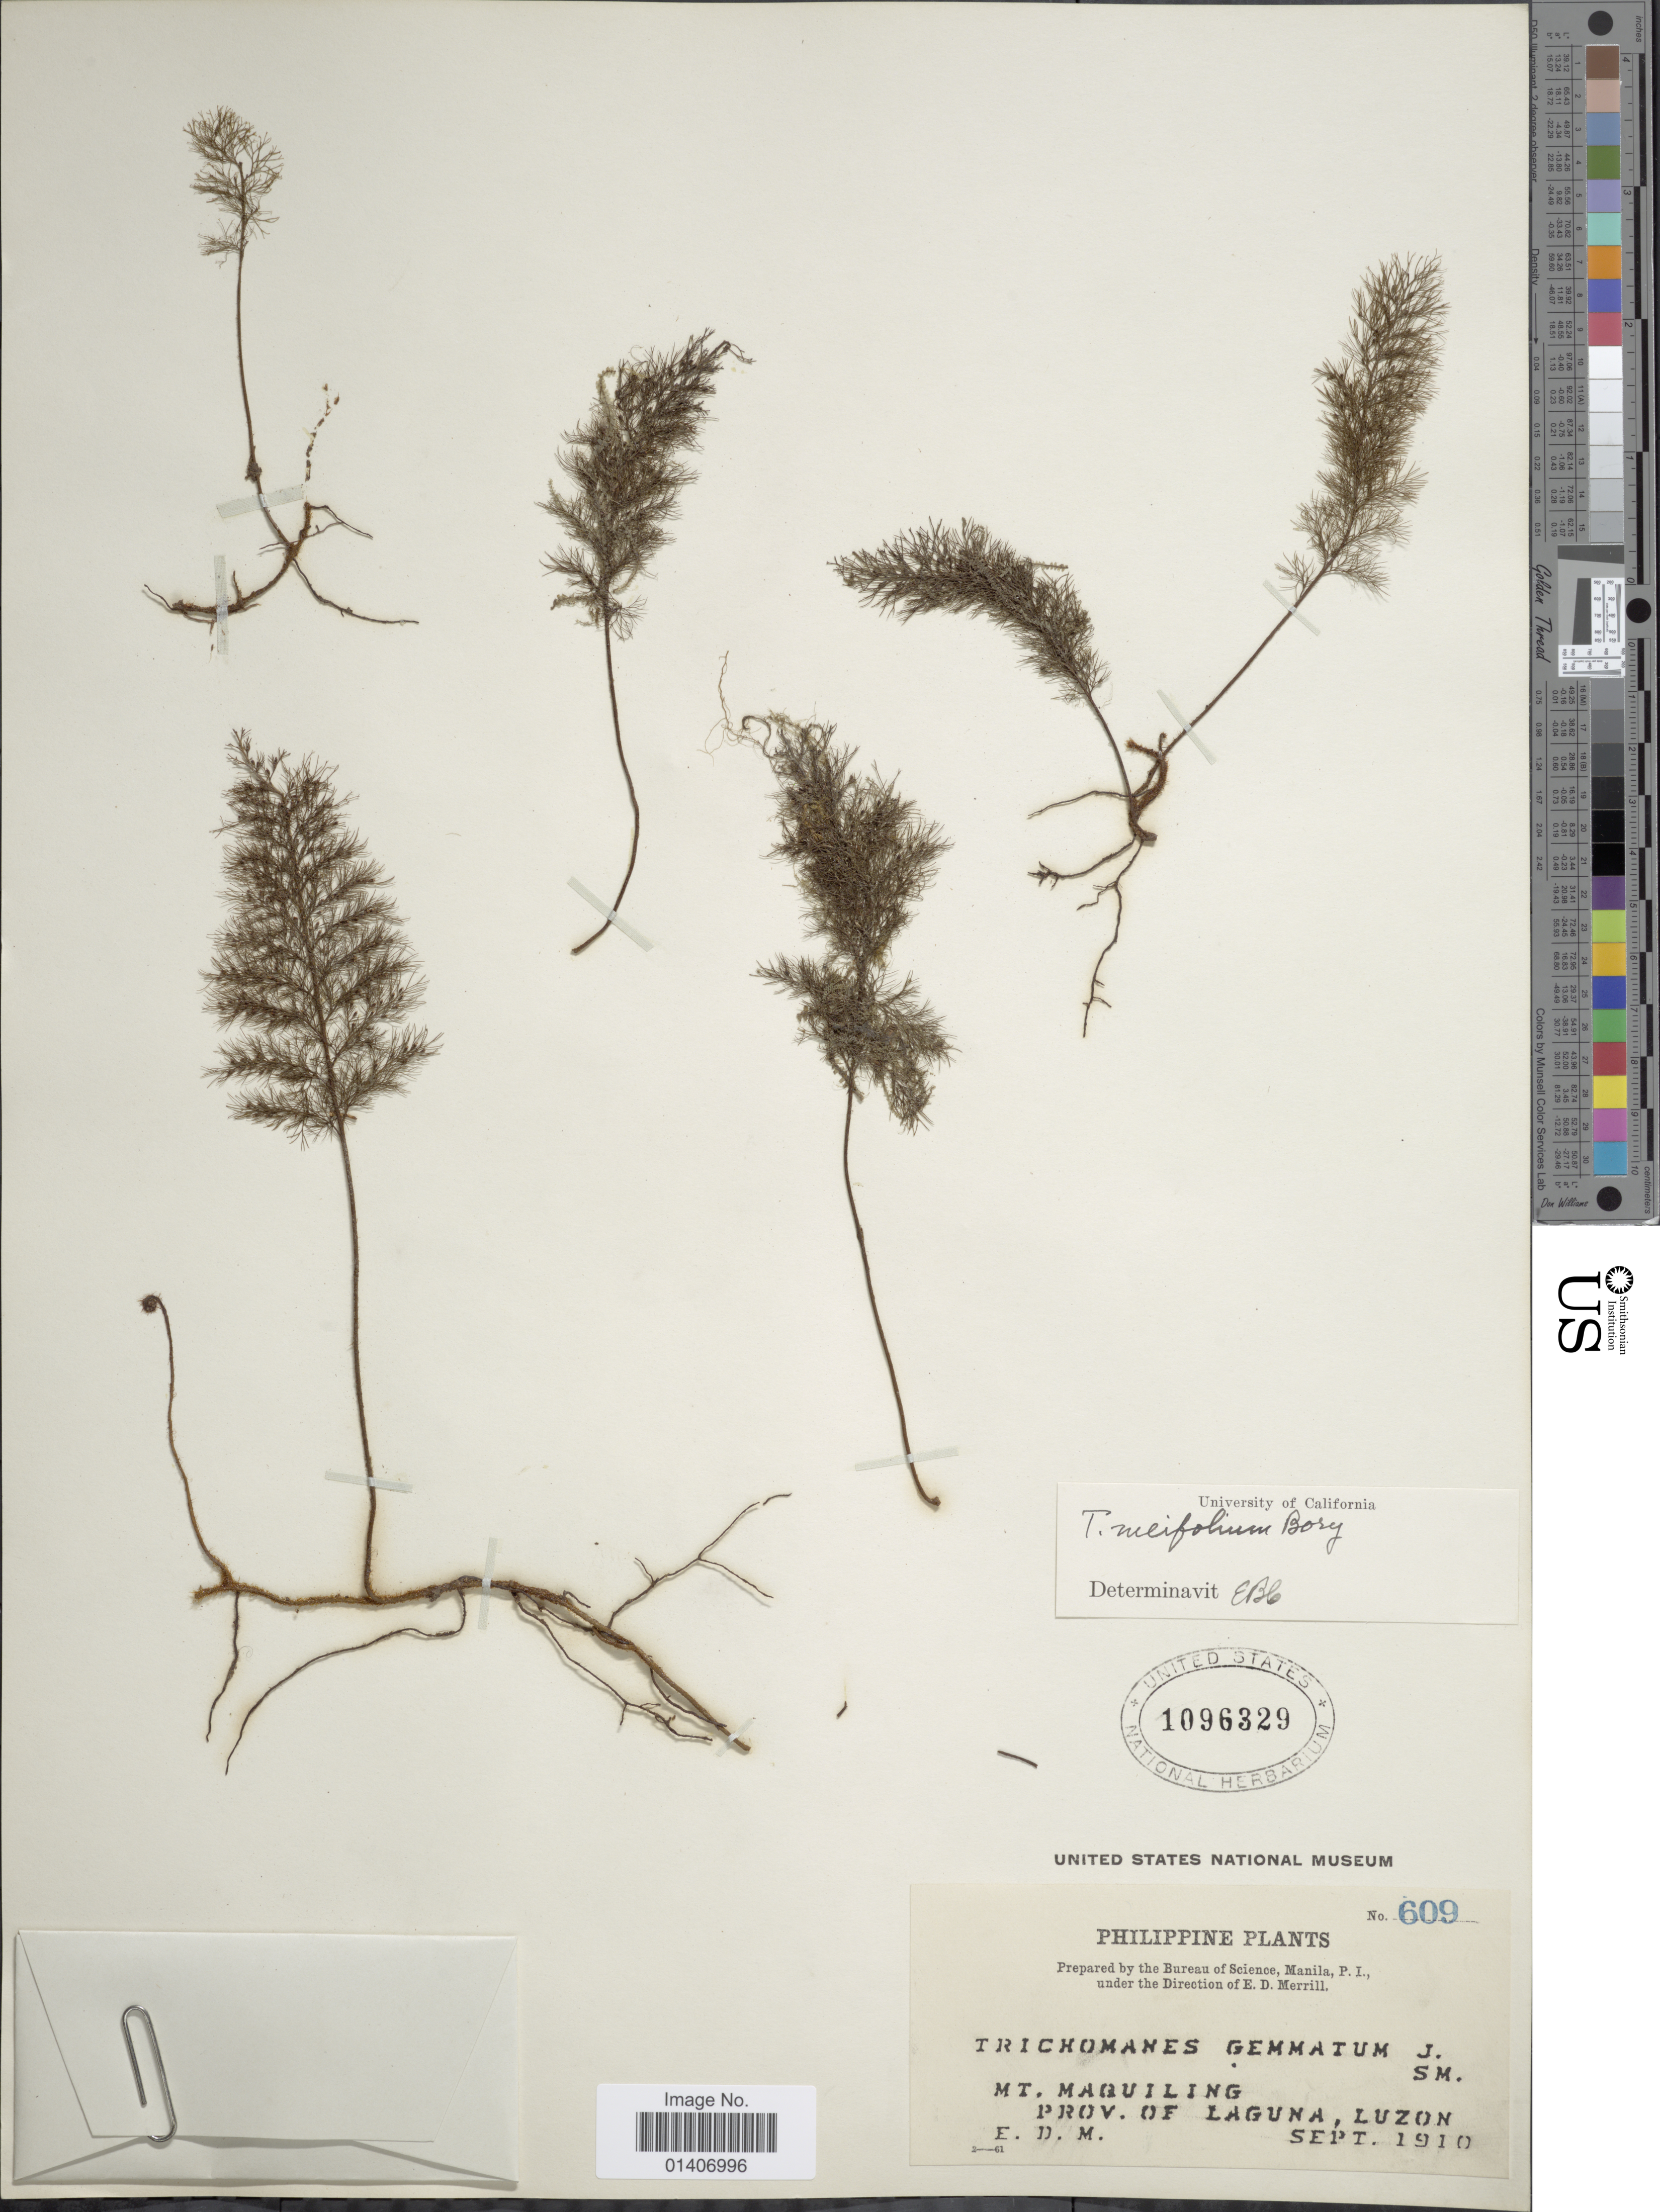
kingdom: Plantae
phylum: Tracheophyta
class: Polypodiopsida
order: Hymenophyllales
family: Hymenophyllaceae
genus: Abrodictyum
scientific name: Abrodictyum meifolium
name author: (Bory) Ebihara & K. Iwats.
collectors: A. D. E. Elmer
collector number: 609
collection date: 1910-09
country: Philippines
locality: Mt. Maquiling, prov. of Laguna, Luzon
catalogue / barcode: US 1096329